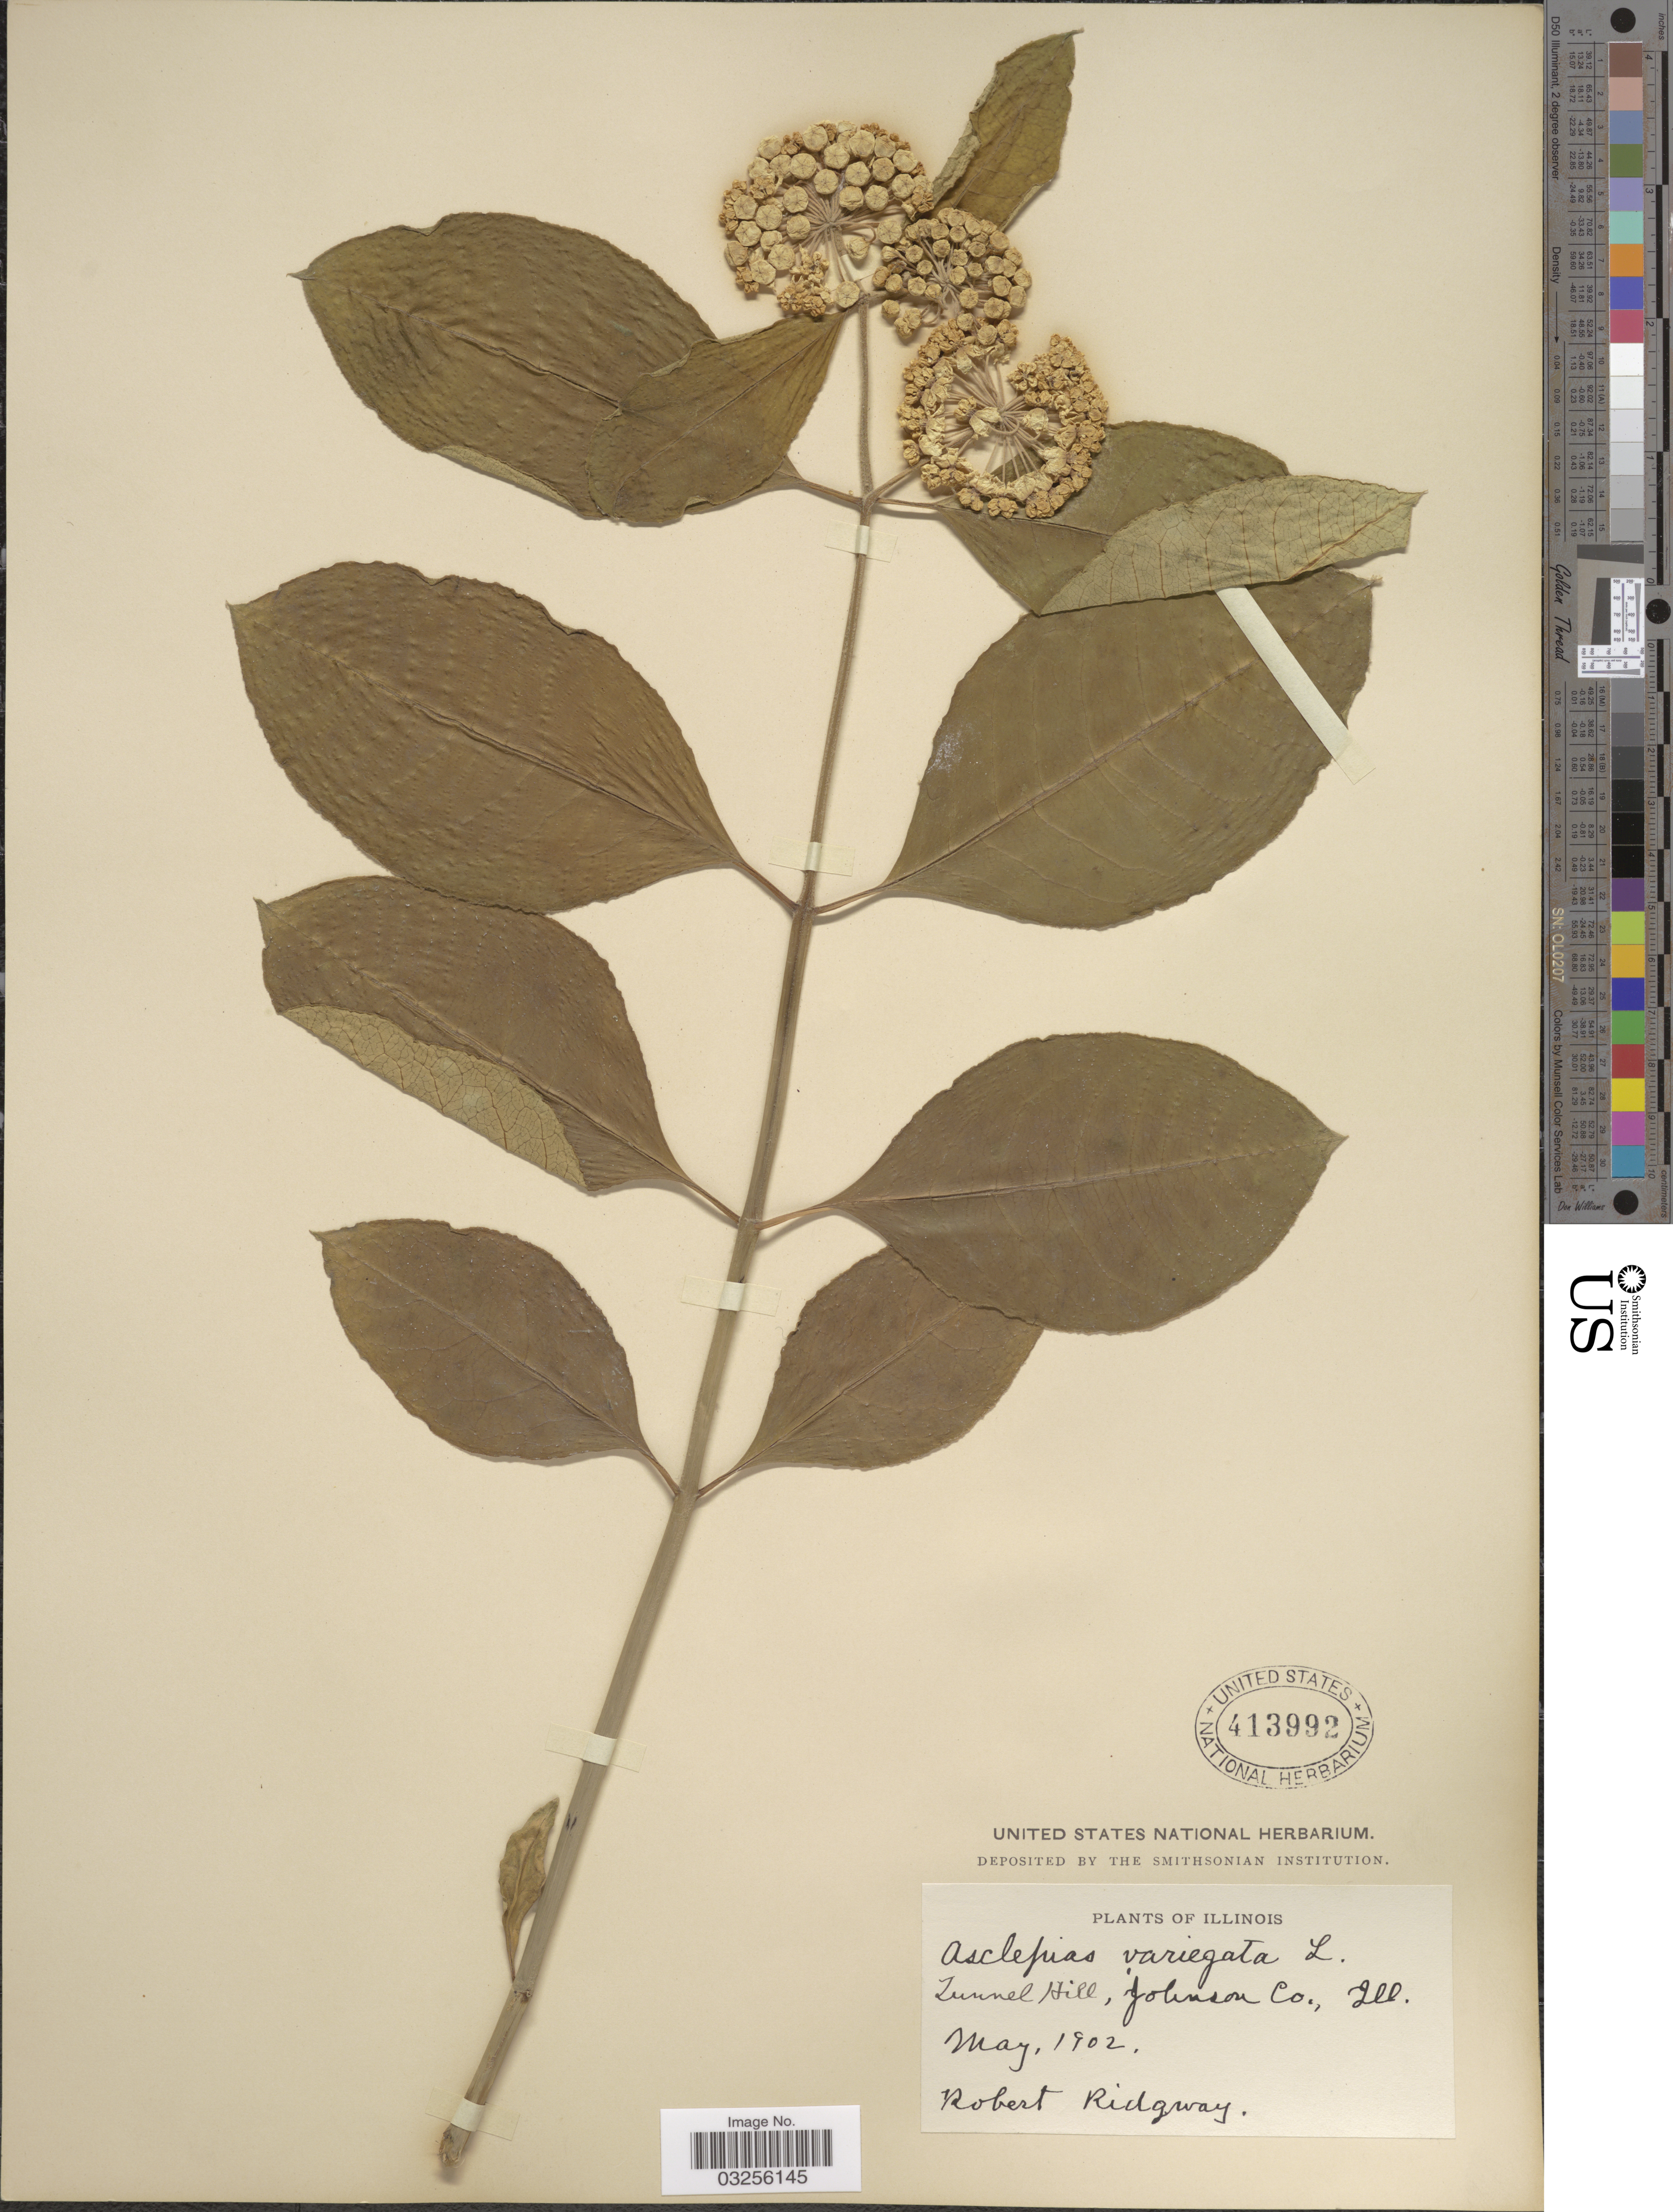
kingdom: Plantae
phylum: Tracheophyta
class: Magnoliopsida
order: Gentianales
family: Apocynaceae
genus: Asclepias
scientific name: Asclepias variegata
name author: L.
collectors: R. Ridgway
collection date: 1902-05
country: United States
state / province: Illinois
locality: Tunnel Hill, Johnson Co., Ill.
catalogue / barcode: US 413992